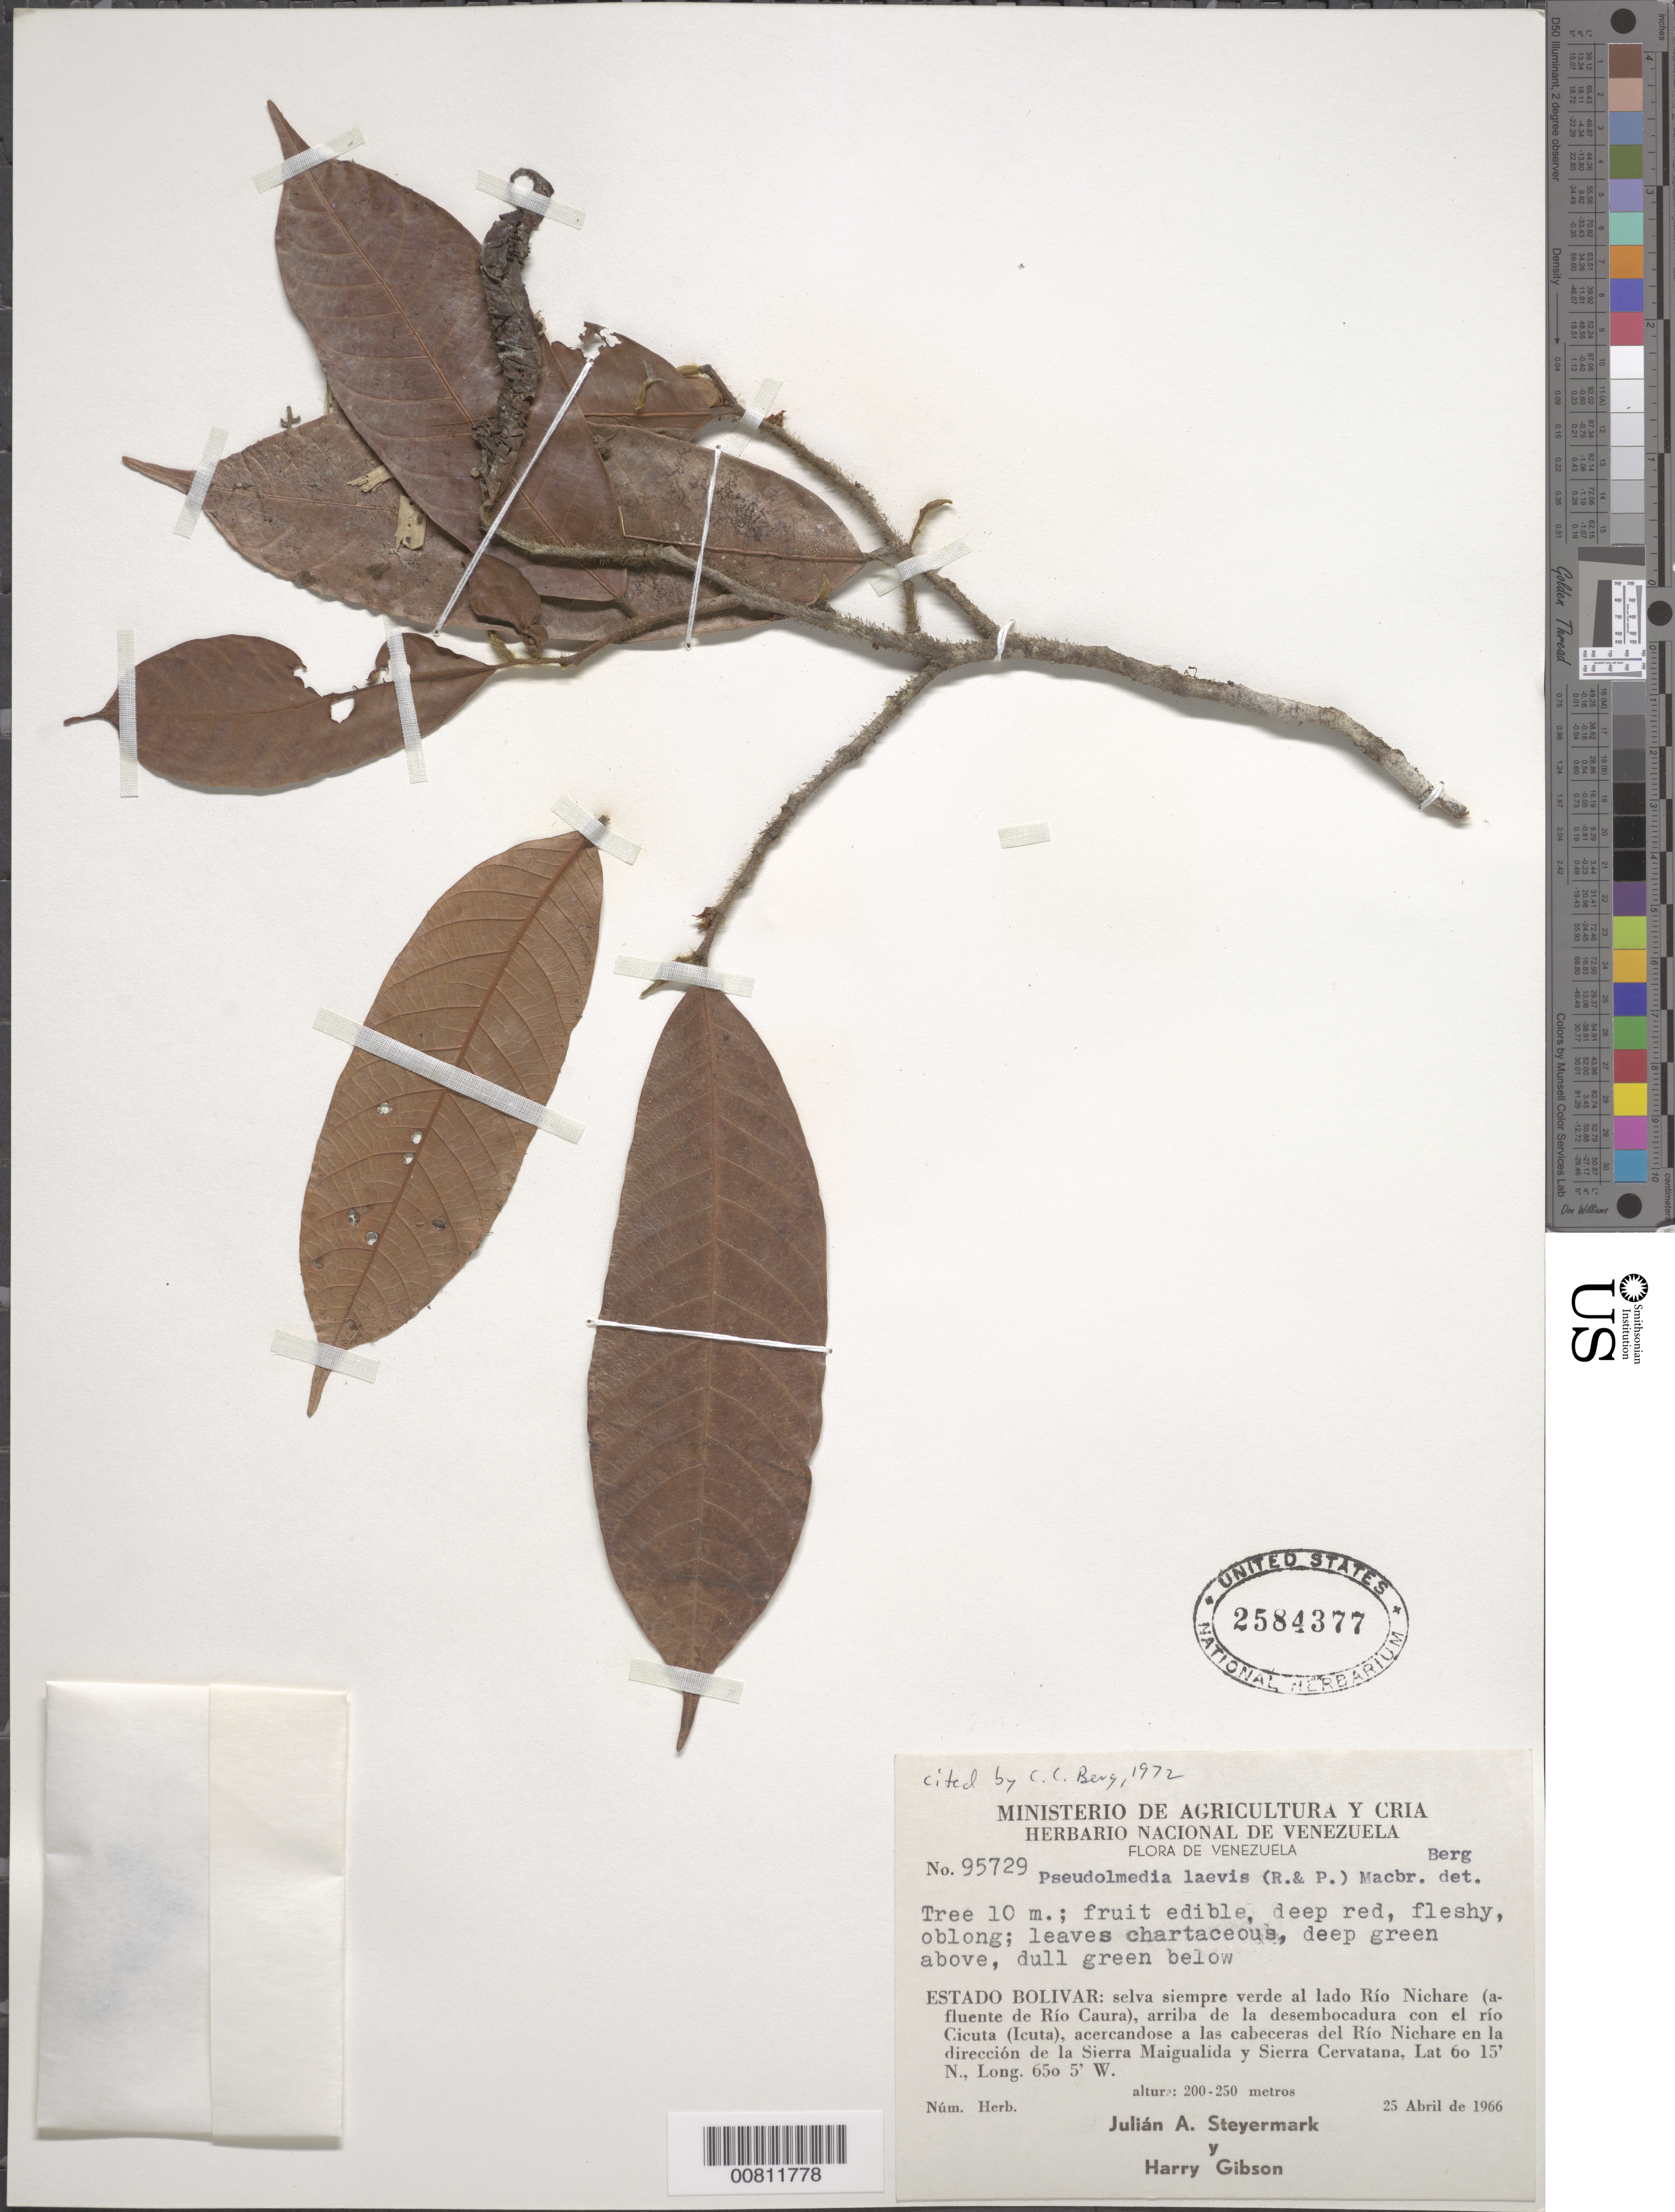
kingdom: Plantae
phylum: Tracheophyta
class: Magnoliopsida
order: Rosales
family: Moraceae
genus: Pseudolmedia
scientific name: Pseudolmedia laevis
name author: (Ruiz & Pav.) J.F. Macbr.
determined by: Berg, C. C.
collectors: J. Steyermark & H. Gibson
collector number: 95729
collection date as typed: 25-Apr-66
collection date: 1966-04-25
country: Venezuela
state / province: Bolívar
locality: Río Nichare, near mouth of Río Cicuta, acercandose a las cabeceras del Río Nichare en la direccion de la Sierra Maigualida y Sierra Cervatana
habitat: Evergreen forest along river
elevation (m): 200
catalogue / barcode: US 2584377